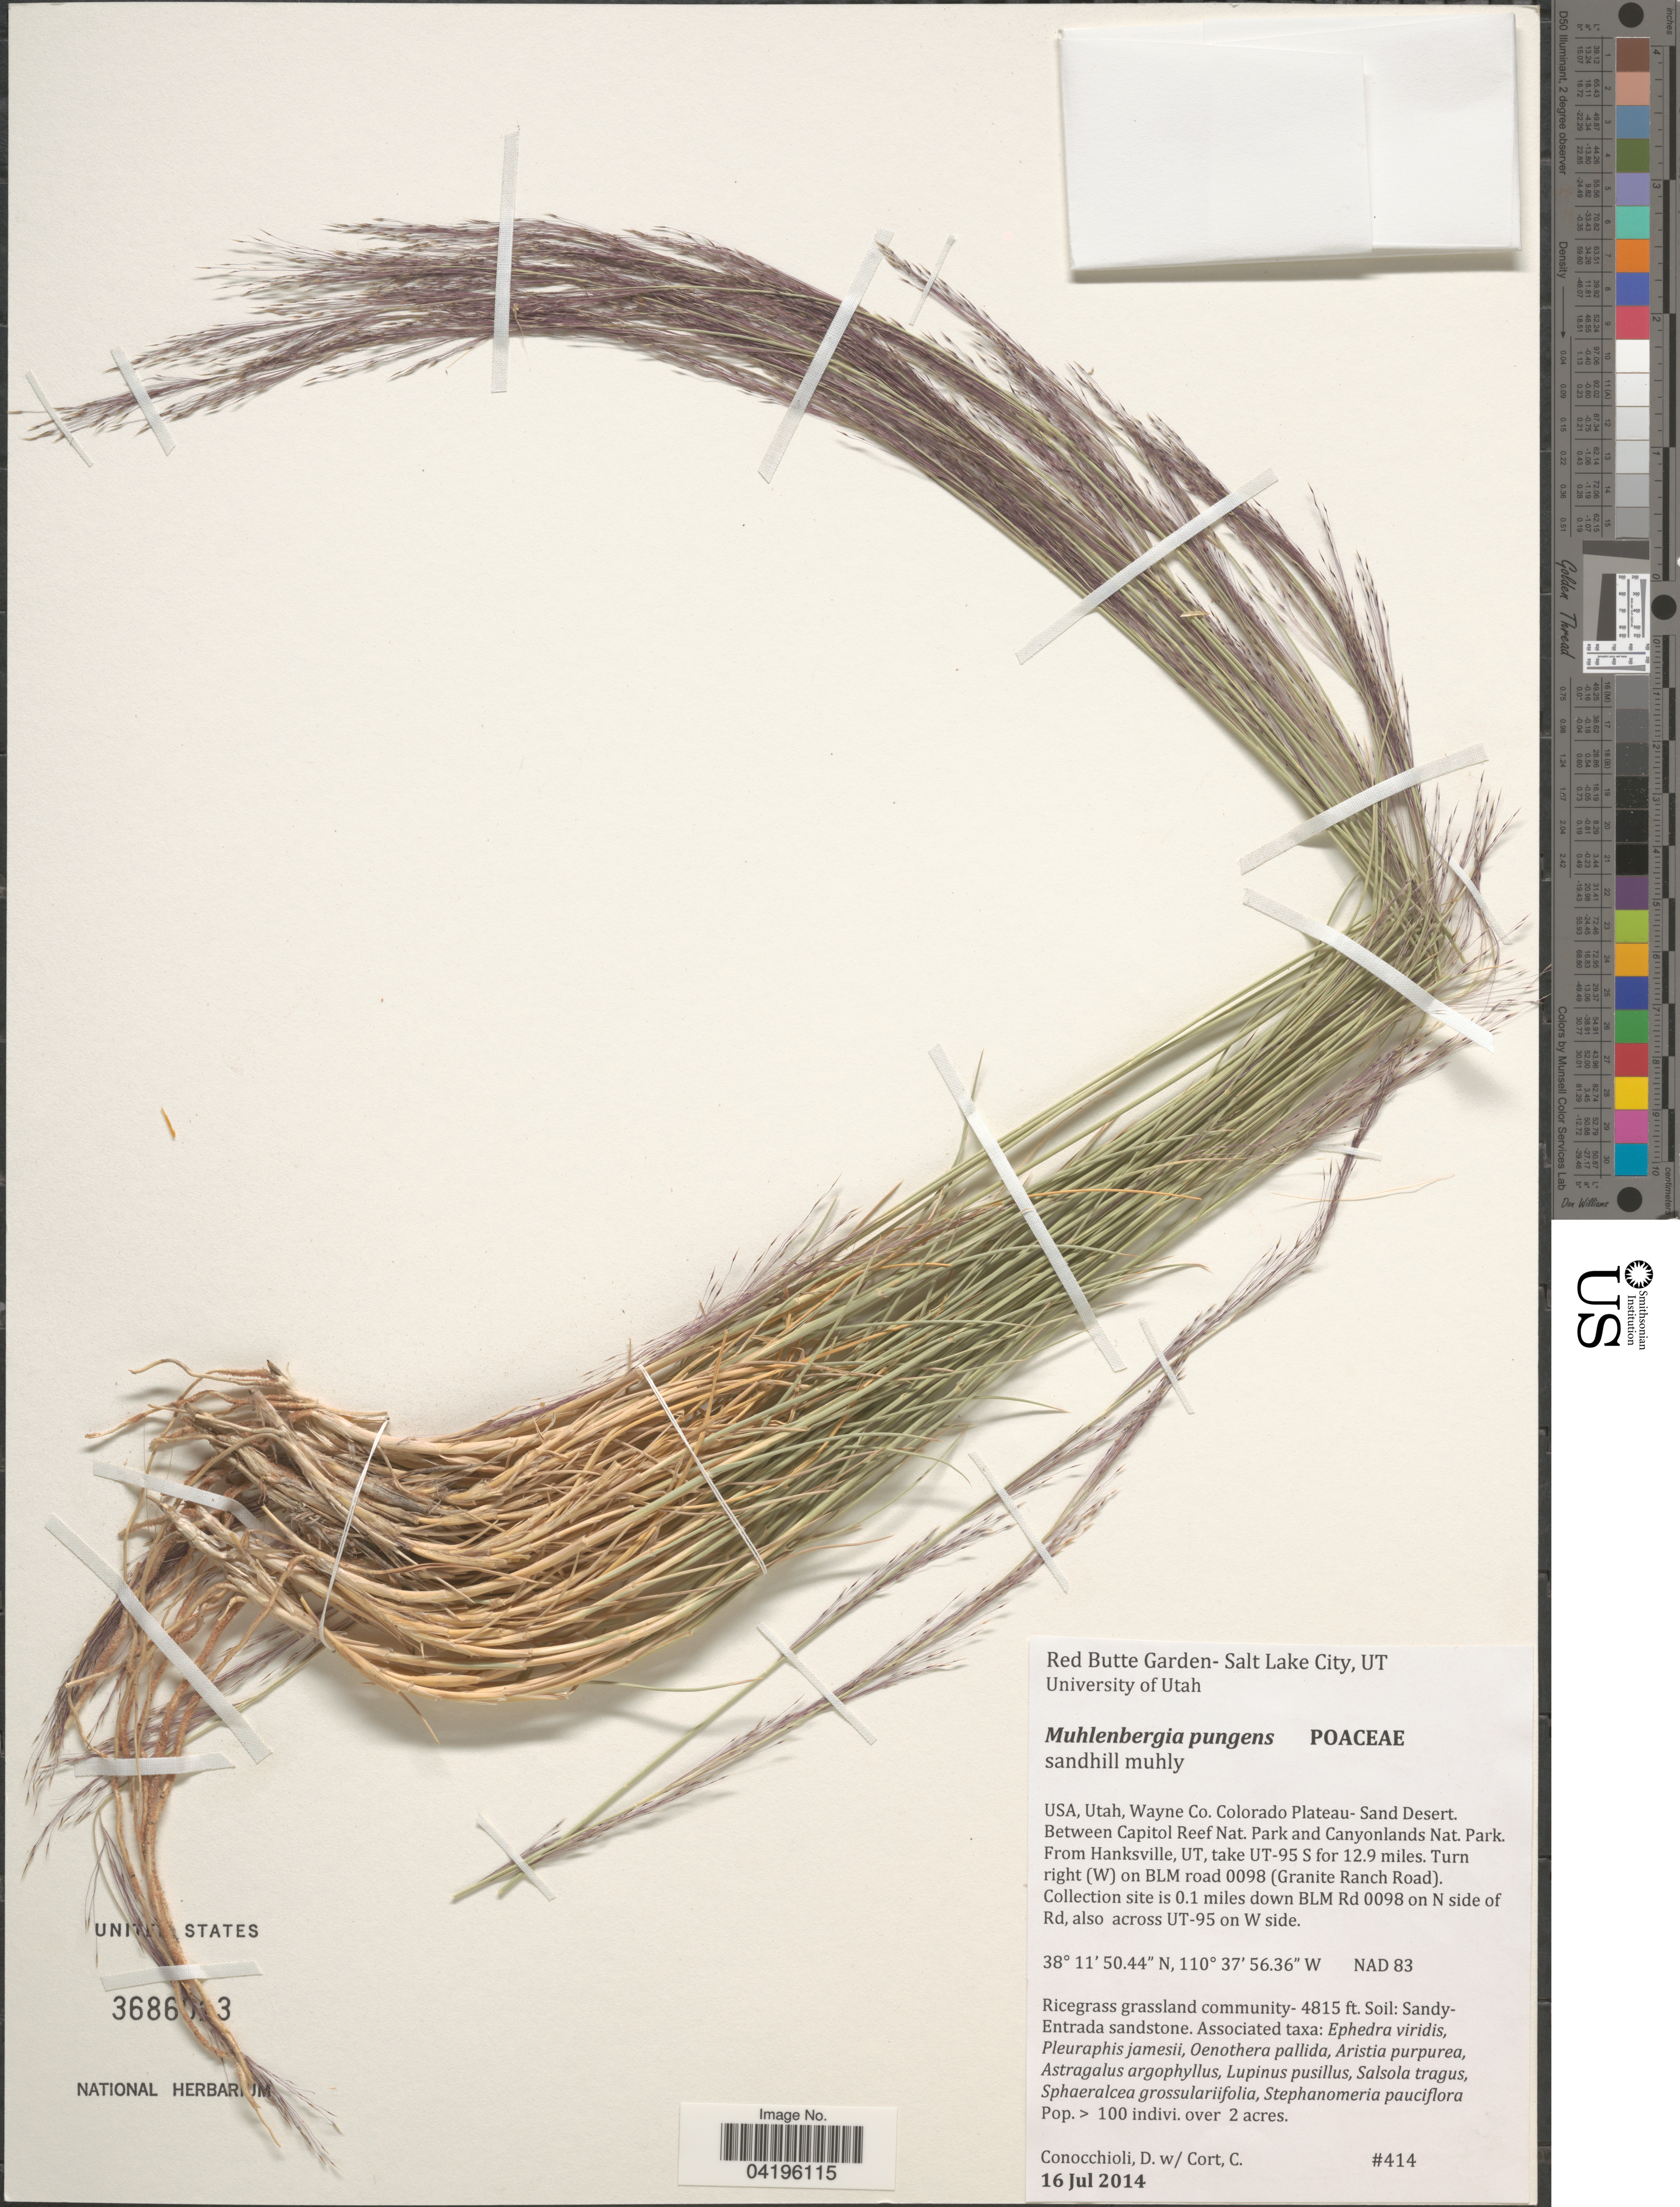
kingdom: Plantae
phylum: Tracheophyta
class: Liliopsida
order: Poales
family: Poaceae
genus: Muhlenbergia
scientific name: Muhlenbergia pungens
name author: Thurb. ex A. Gray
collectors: D. Conocchioli & C. Cort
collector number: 414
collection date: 2014-07-16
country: United States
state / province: Utah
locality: Wayne Co. Colorado Plateau- Sand Desert. Between Capitol Reef Nat. Park and Canyonlands Nat. Park. From Hanksville, take UT-95 S for 12.9 miles. Turn right (W) on BLM road 0098 (Granite Ranch Road). Collection site is 0.1 miles down BLM Rd 0098 on N side of Rd, also across UT-95 on W side. NAD 83.